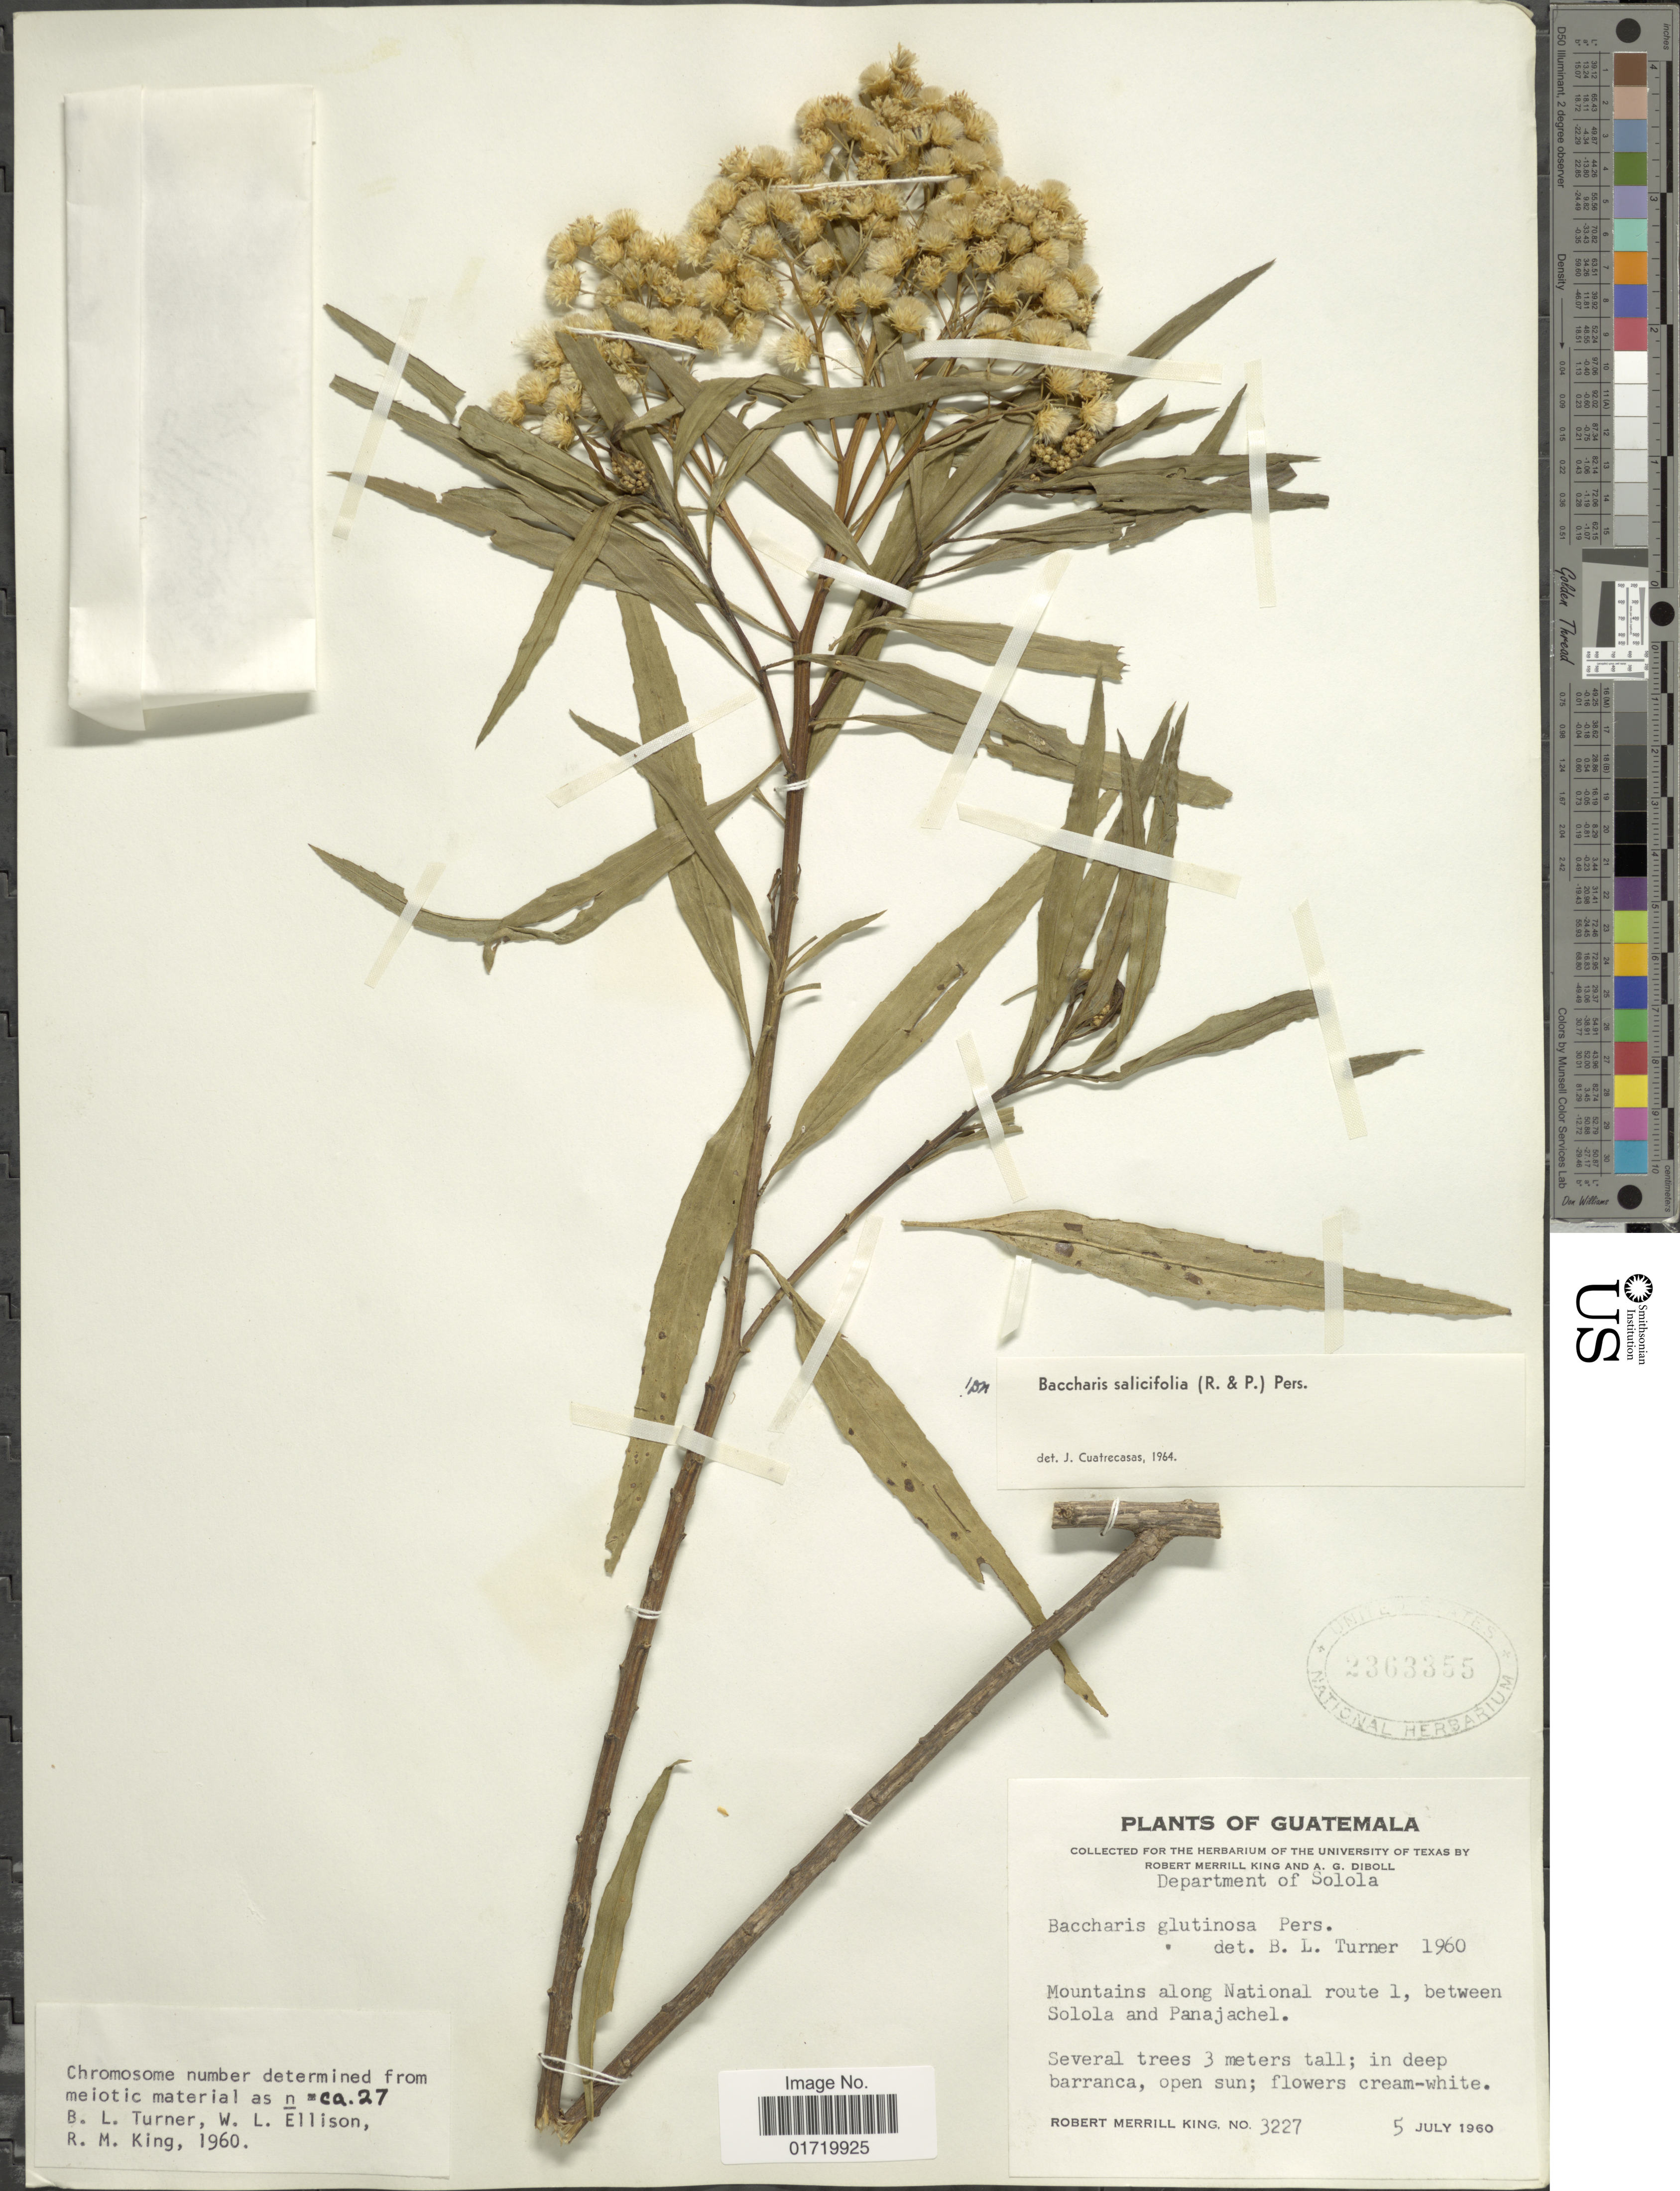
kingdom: Plantae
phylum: Tracheophyta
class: Magnoliopsida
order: Asterales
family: Asteraceae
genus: Baccharis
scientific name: Baccharis salicifolia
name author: (Ruiz & Pav.) Pers.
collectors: R. M. King & A. Diboll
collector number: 3227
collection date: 1960-07-05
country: Guatemala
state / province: Sololá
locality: Mountains along National route1, between Solola and Panajachel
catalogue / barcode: US 2363355